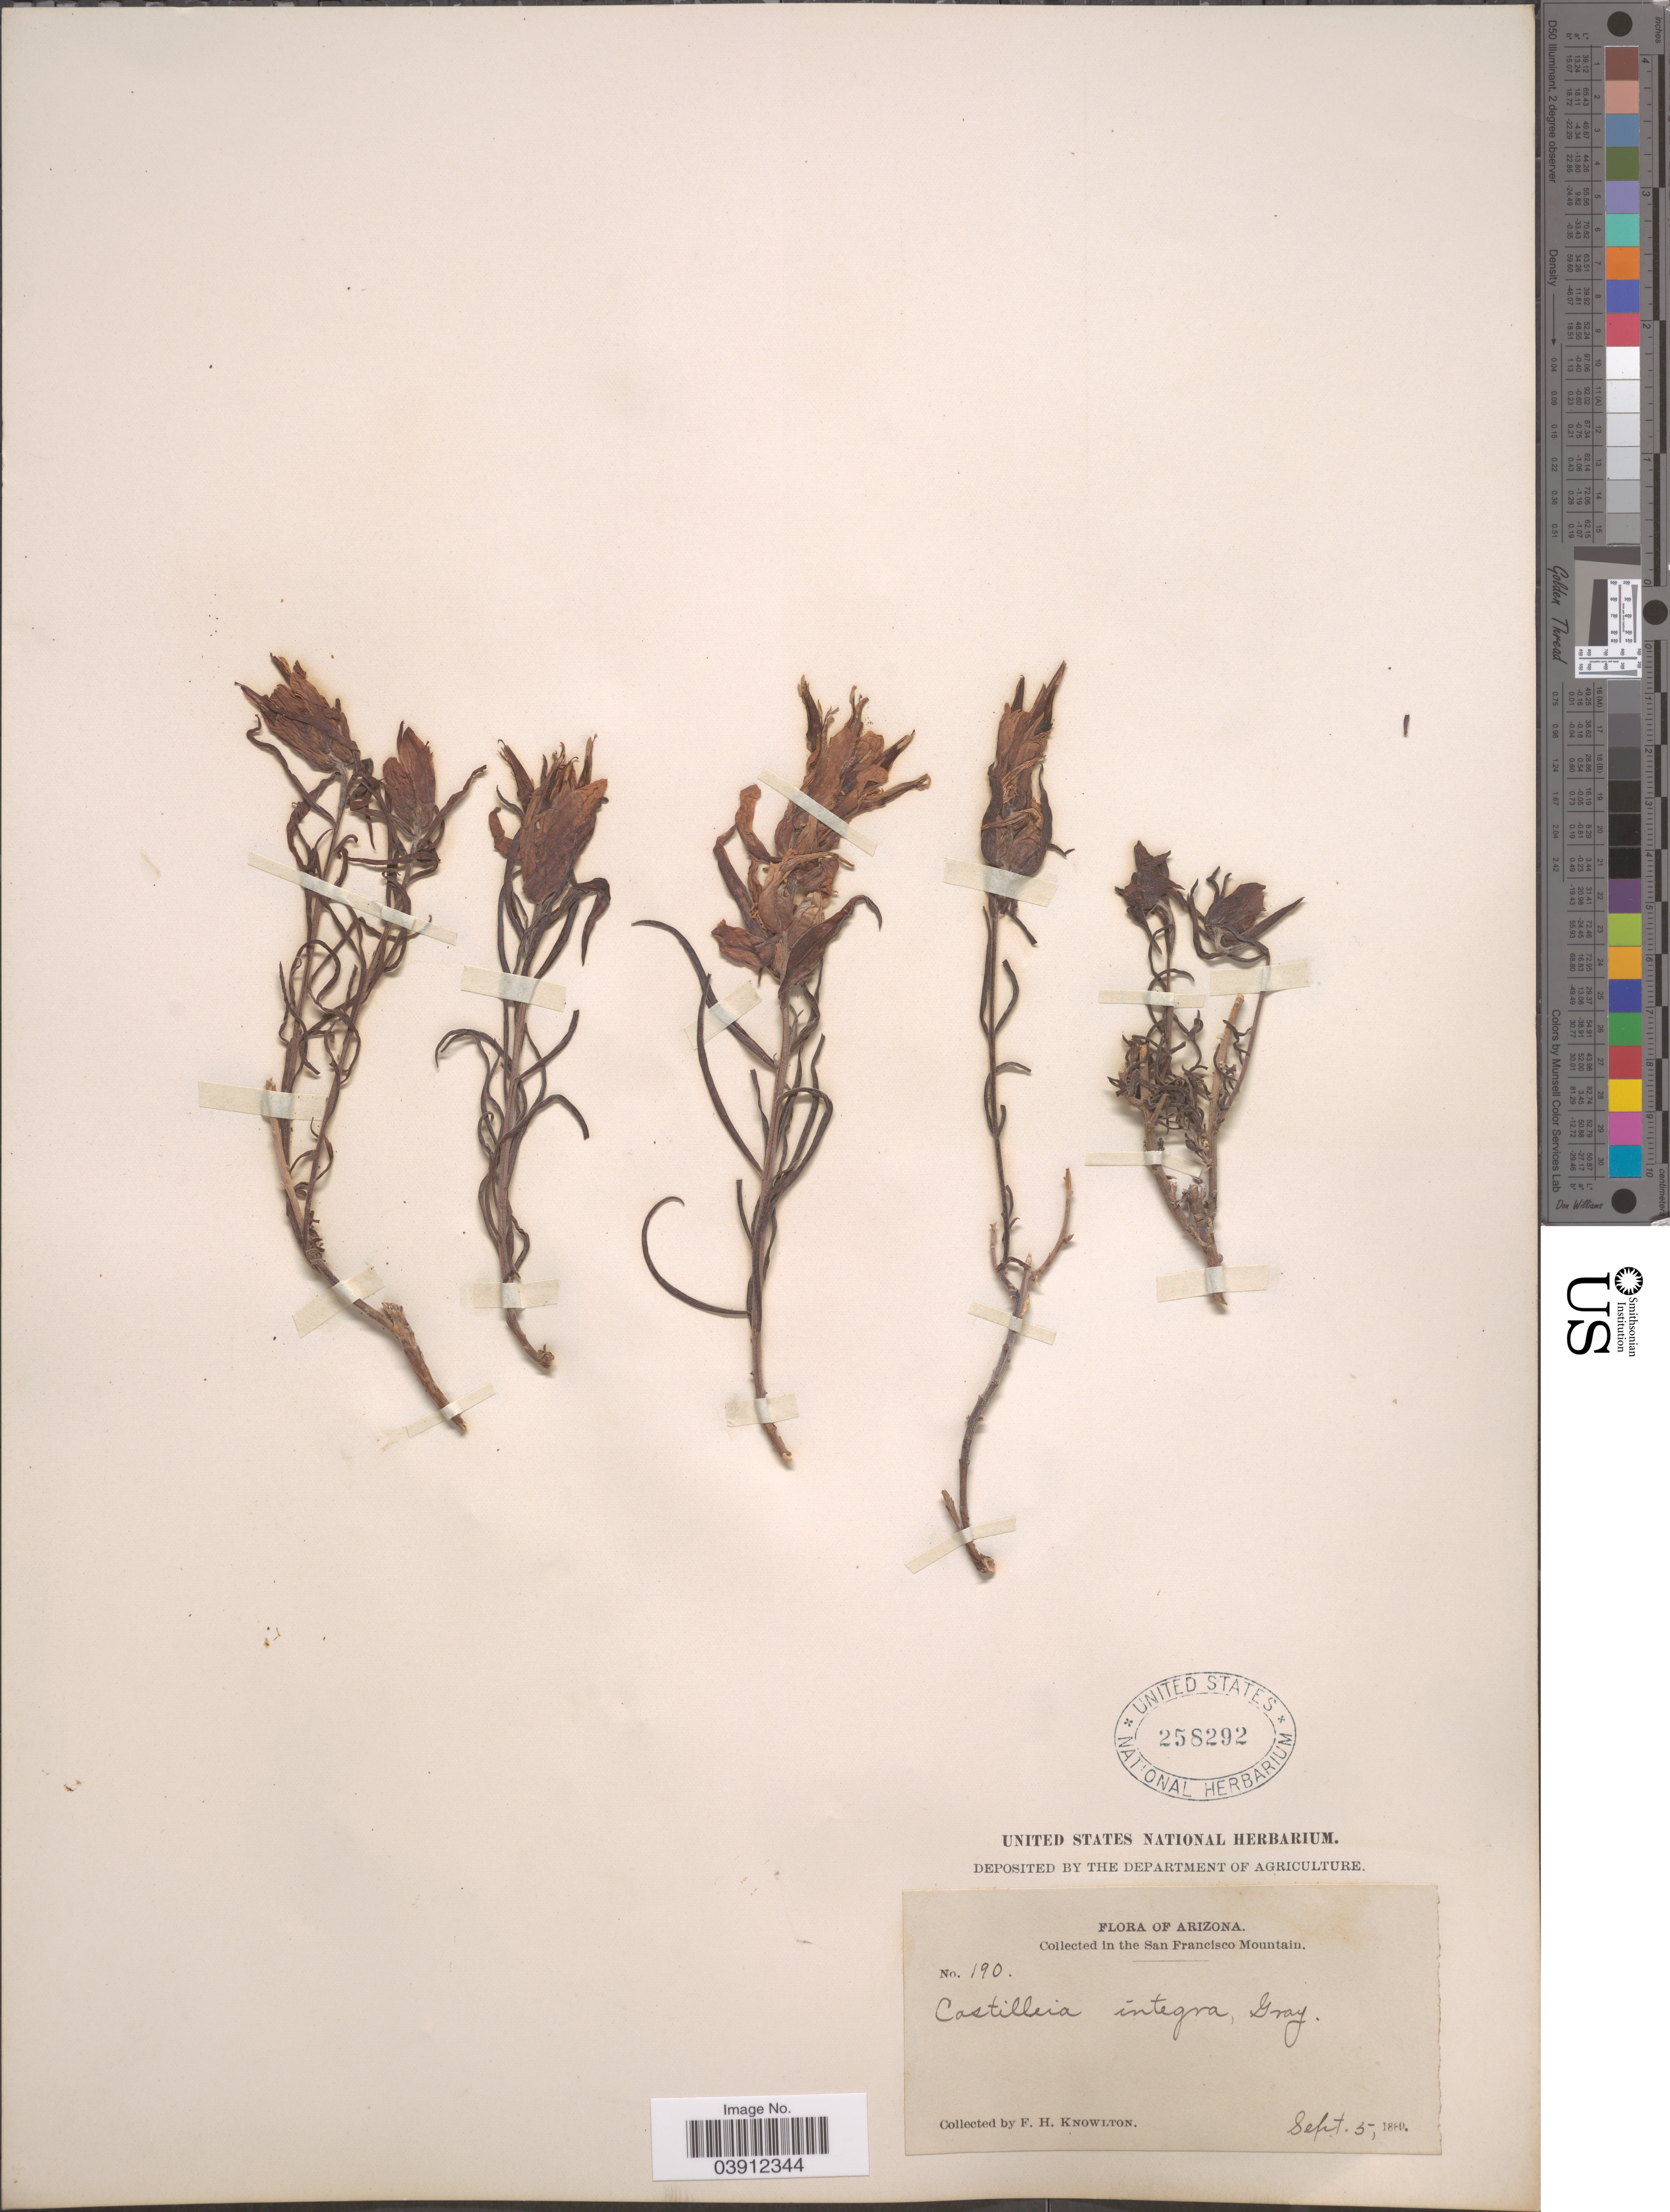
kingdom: Plantae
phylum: Tracheophyta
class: Magnoliopsida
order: Lamiales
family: Orobanchaceae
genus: Castilleja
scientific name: Castilleja integra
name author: A. Gray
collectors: F. H. Knowlton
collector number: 190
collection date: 1889-09-05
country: United States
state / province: Arizona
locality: In the San Francisco Mountain.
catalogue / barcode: US 258292